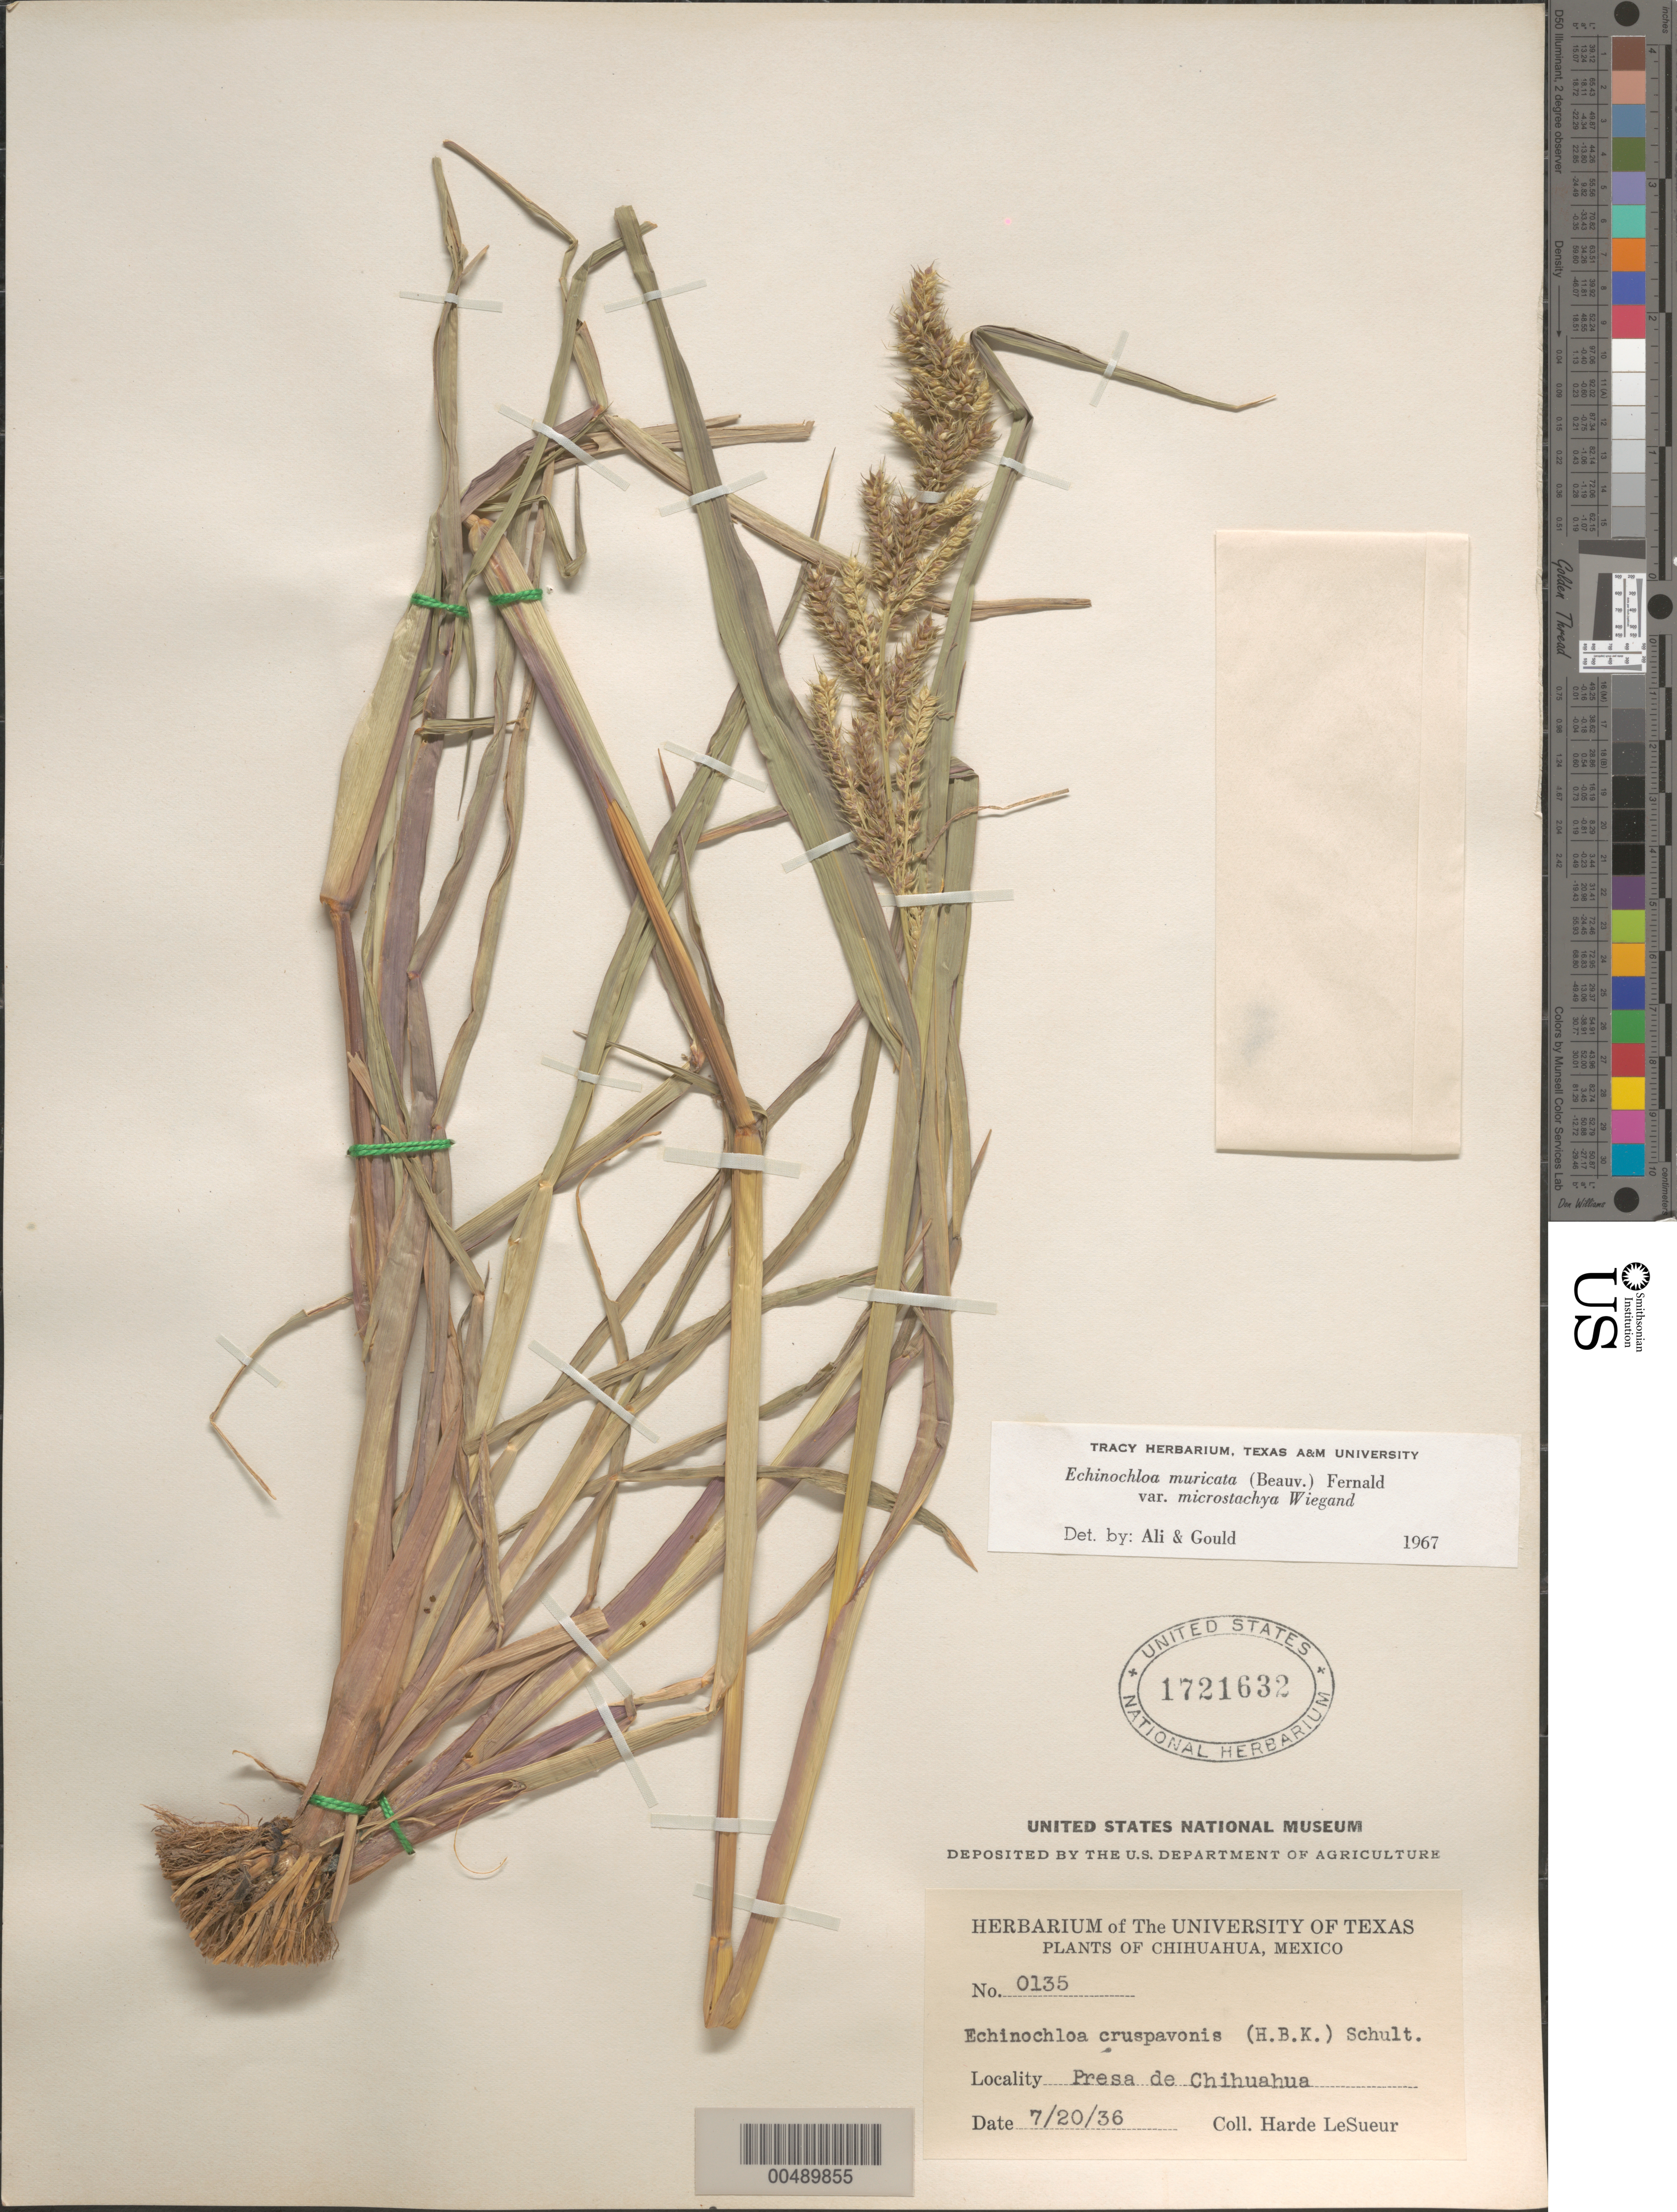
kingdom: Plantae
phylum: Tracheophyta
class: Liliopsida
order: Poales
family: Poaceae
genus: Echinochloa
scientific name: Echinochloa muricata var. microstachya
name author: Wiegand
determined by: Ali, M. A.; Gould, F. W.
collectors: D. H. LeSueur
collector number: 0135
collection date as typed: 20 Jul 1936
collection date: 1936-07-20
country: Mexico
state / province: Chihuahua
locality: Chihuahua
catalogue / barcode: US 1721632